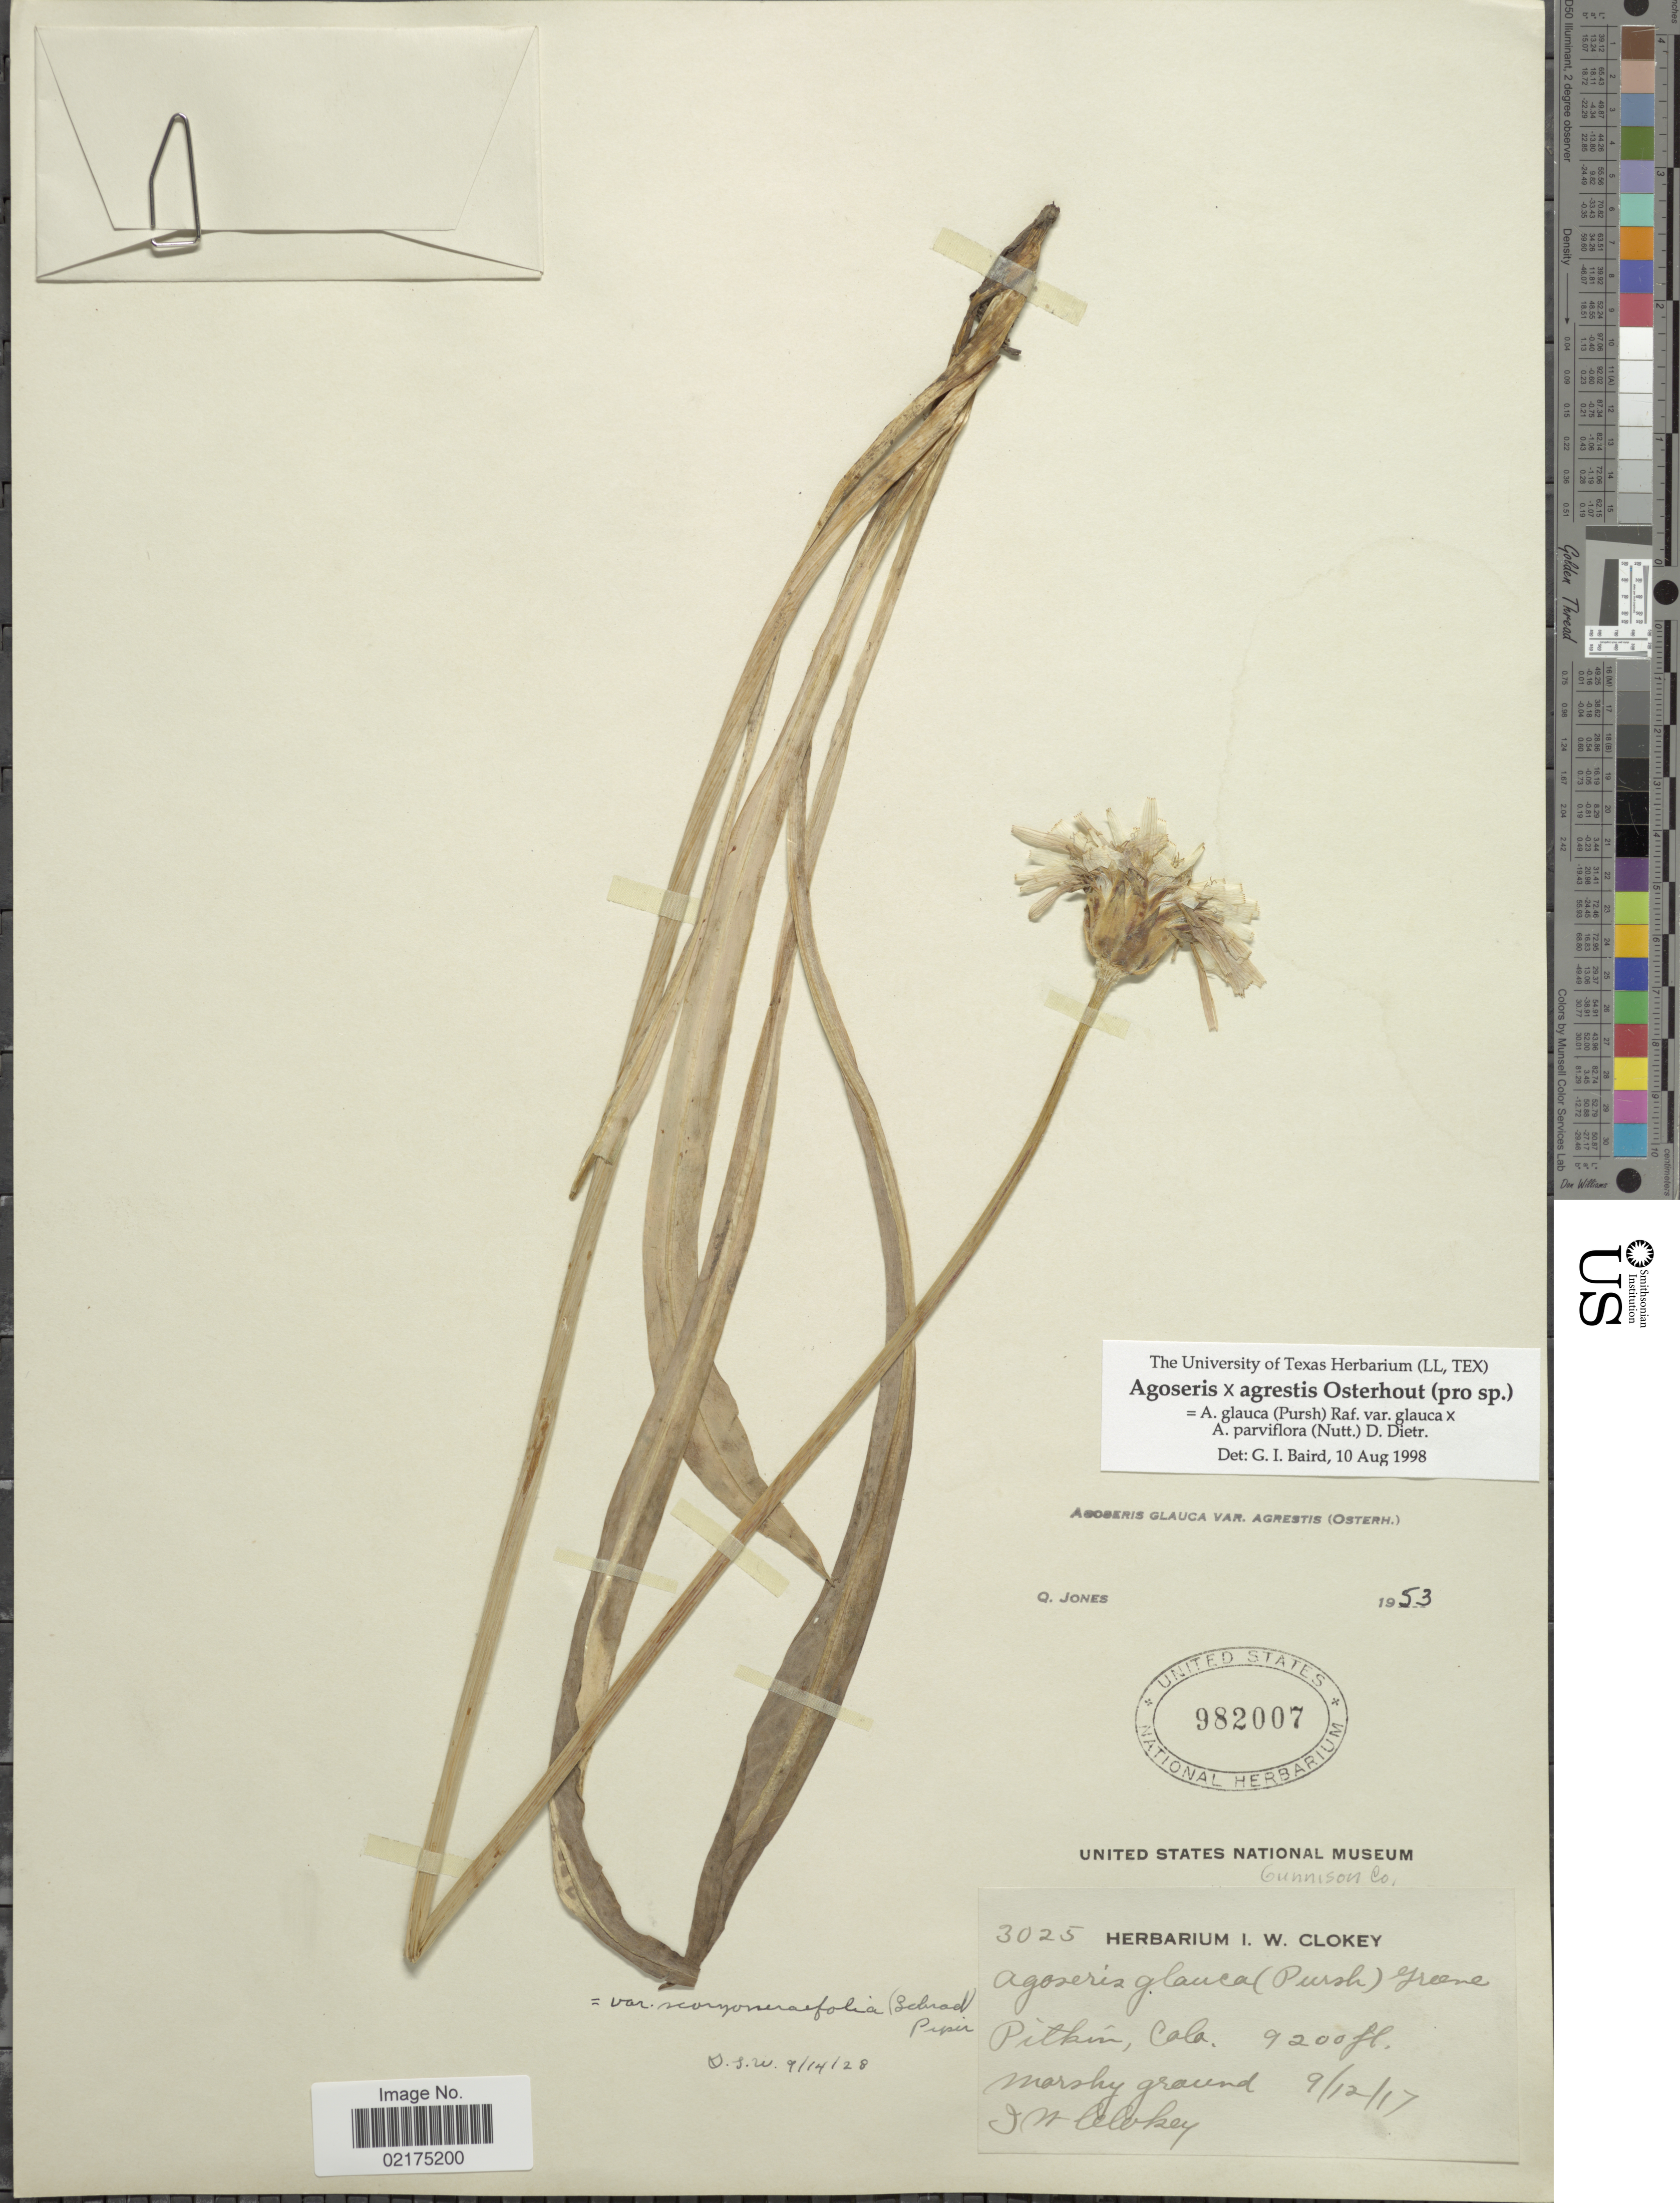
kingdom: Plantae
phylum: Tracheophyta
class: Magnoliopsida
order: Asterales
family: Asteraceae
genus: Agoseris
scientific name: Agoseris agrestis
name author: Osterh.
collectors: I. W. Clokey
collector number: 3025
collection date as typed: Transcribed d/m/y: 12/9/17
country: United States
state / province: Colorado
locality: Pitkin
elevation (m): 2804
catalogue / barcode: US 982007